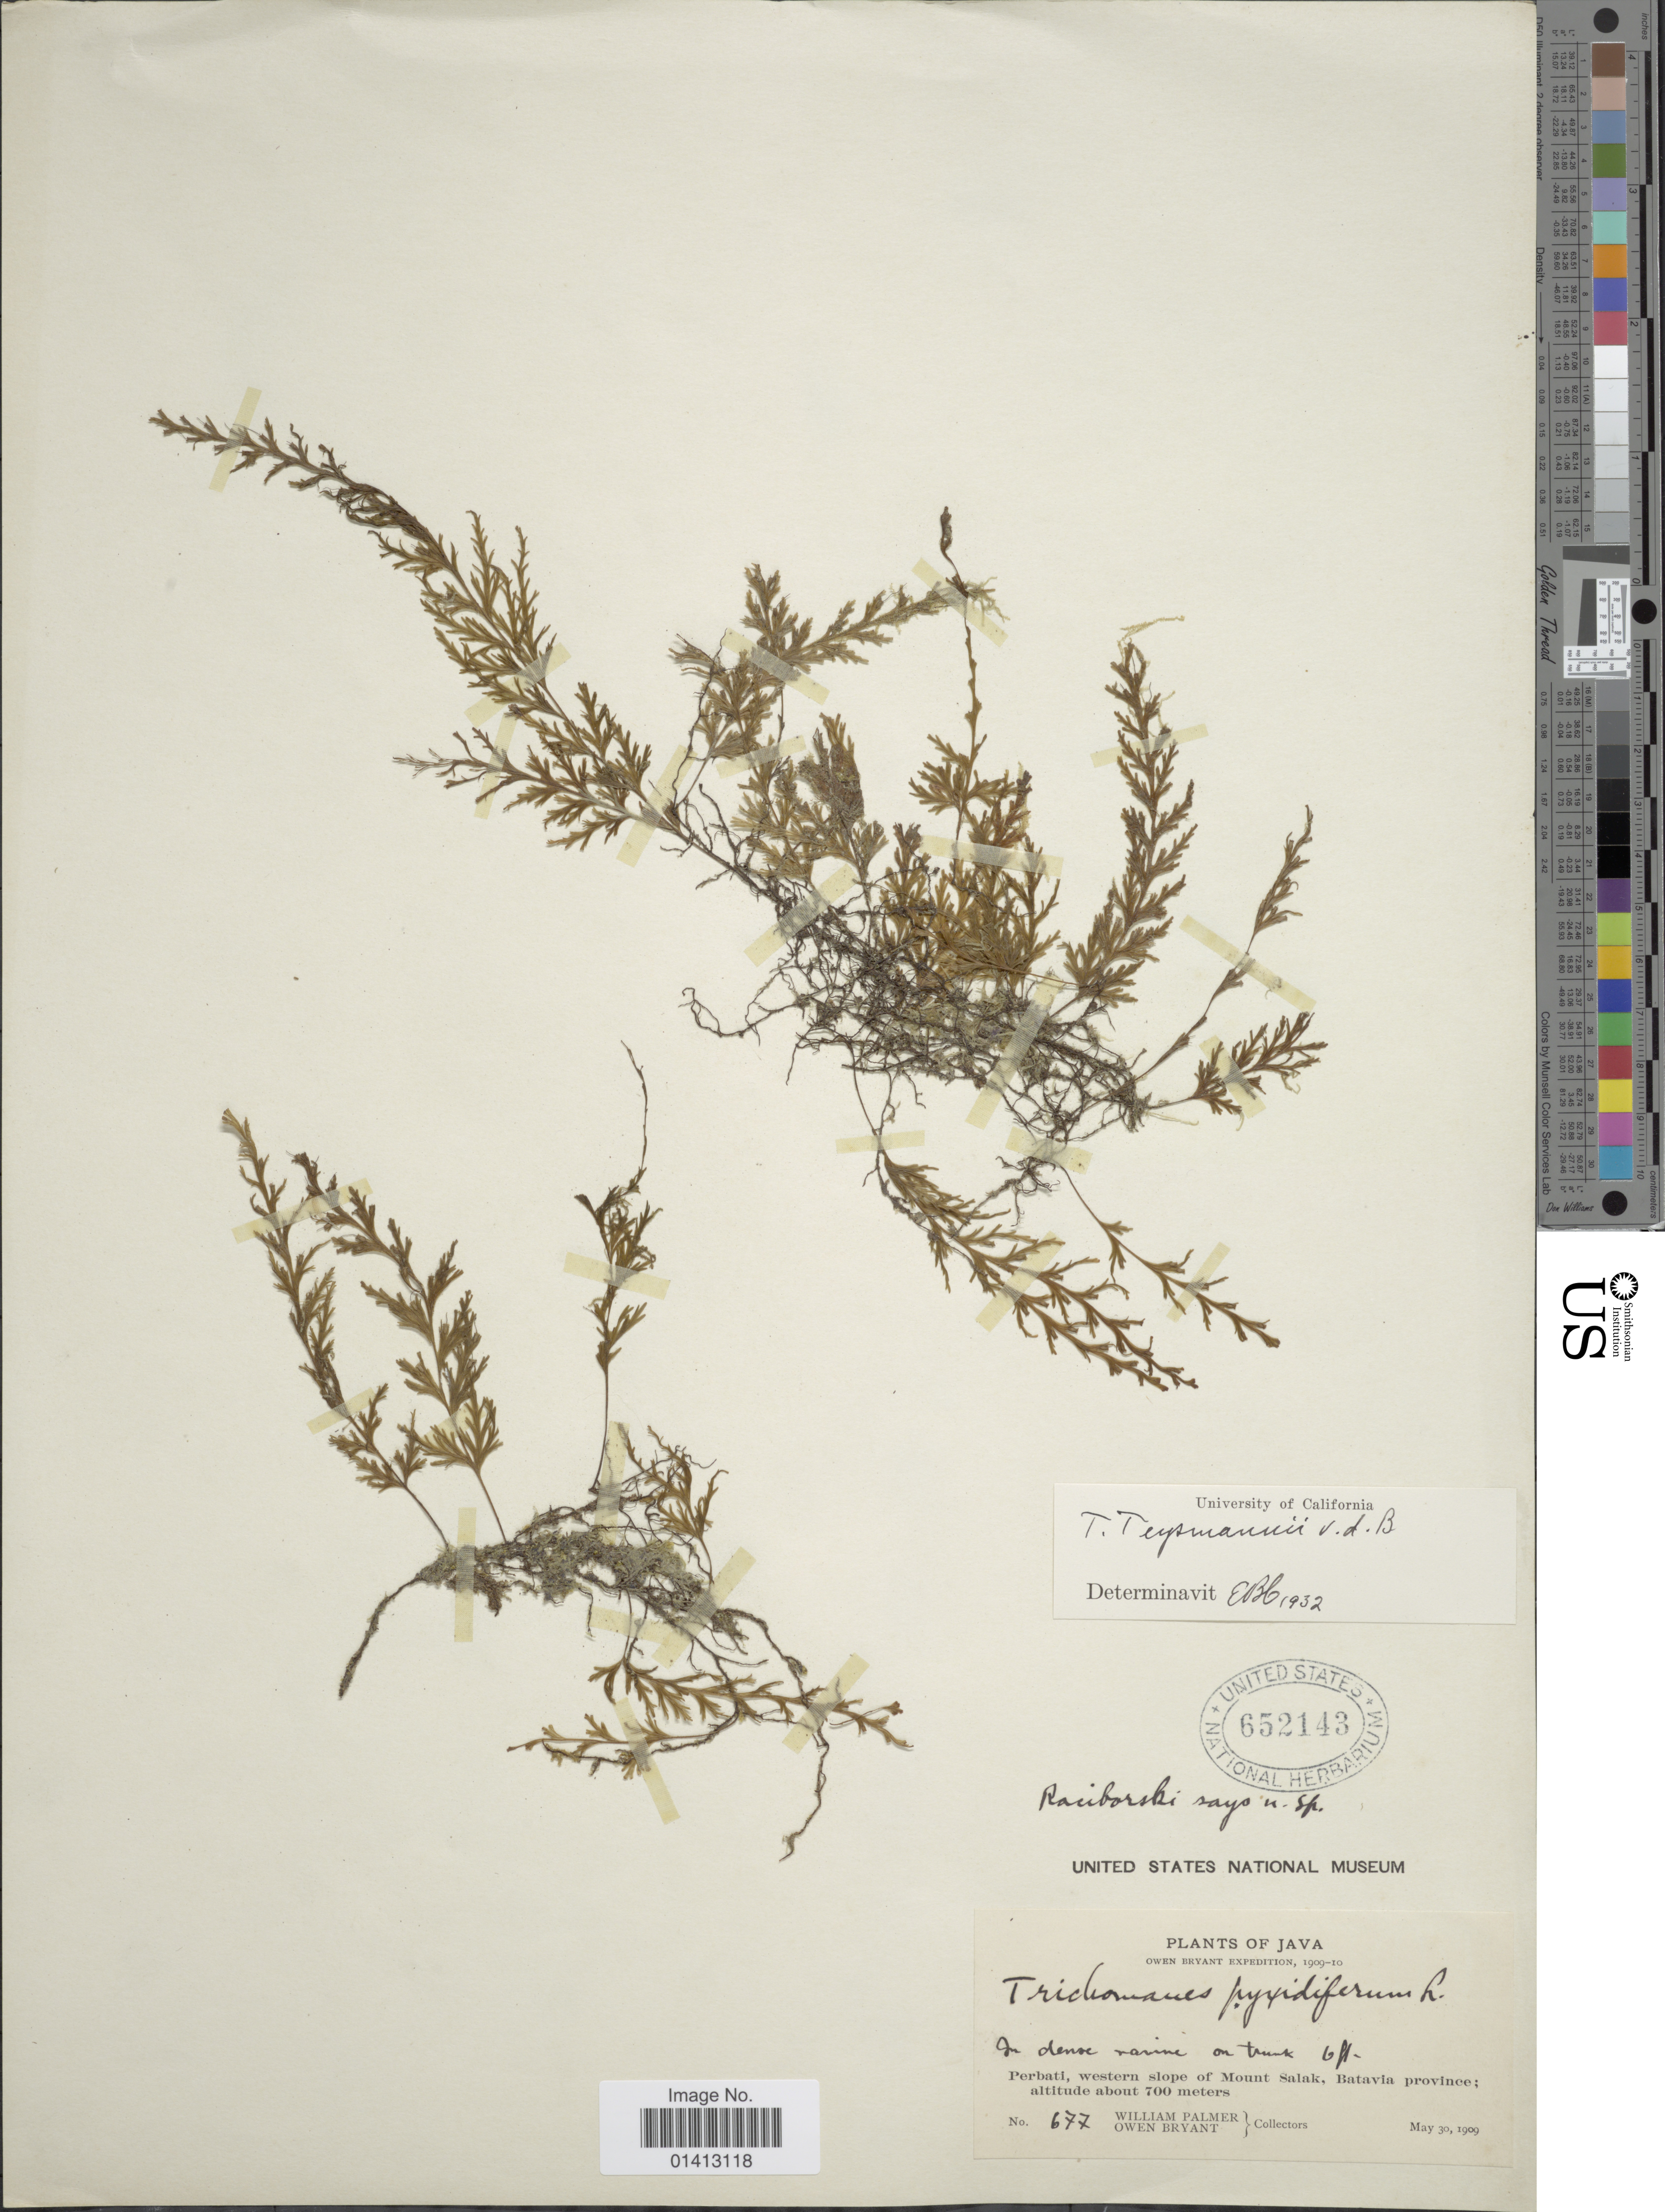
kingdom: Plantae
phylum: Tracheophyta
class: Polypodiopsida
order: Hymenophyllales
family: Hymenophyllaceae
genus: Crepidomanes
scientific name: Crepidomanes teysmannii (Bosch) comb. ined., 2015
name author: (Bosch)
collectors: W. Palmer & O. Bryant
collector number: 677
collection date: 1909-05-30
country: Indonesia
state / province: Java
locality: Perbati, western slope of Mount Salak, Batavia province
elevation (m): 700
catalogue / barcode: US 652143